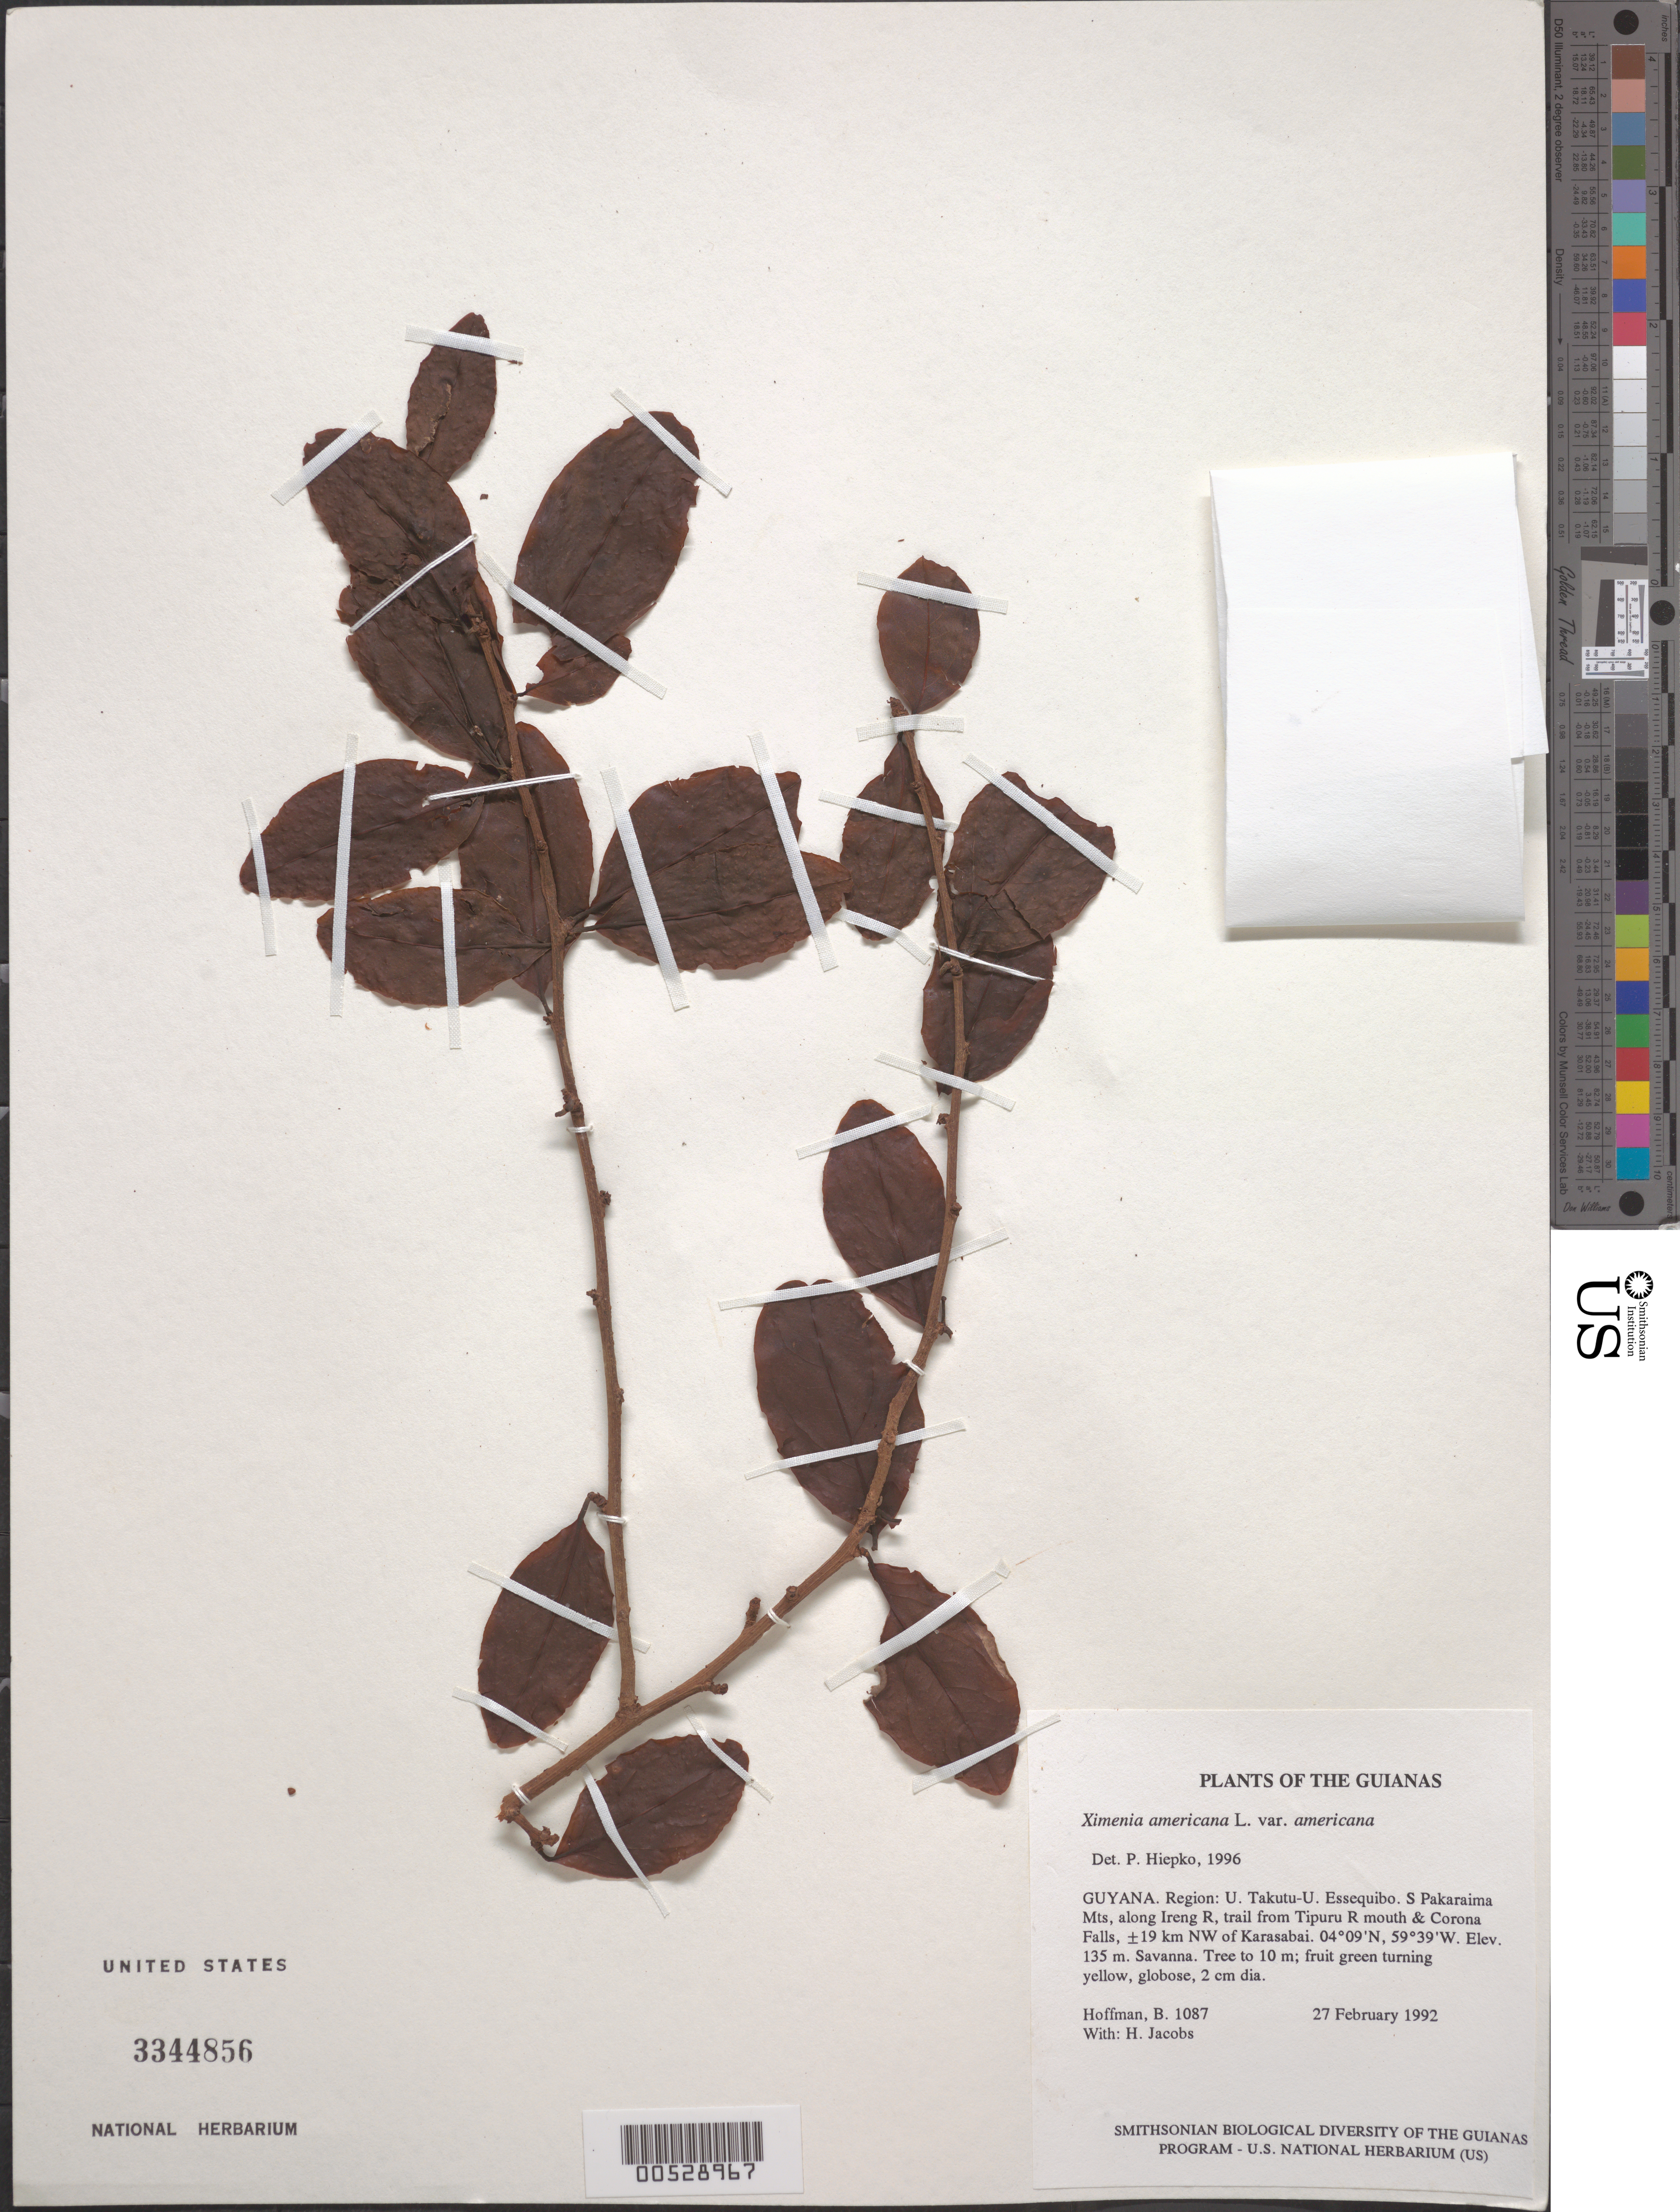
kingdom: Plantae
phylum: Tracheophyta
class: Magnoliopsida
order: Santalales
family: Ximeniaceae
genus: Ximenia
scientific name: Ximenia americana var. americana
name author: L.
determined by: Hiepko, P. H.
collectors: B. Hoffman & H. Jacobs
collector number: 1087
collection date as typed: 27 February 1992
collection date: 1992-02-27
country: Guyana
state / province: U. Takutu-U. Essequibo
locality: S Pakaraima Mts, along Ireng River, trail from Tipuru River mouth & Corona Falls, ±19 km NW of Karasabai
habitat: Savanna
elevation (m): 135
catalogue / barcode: US 3344856